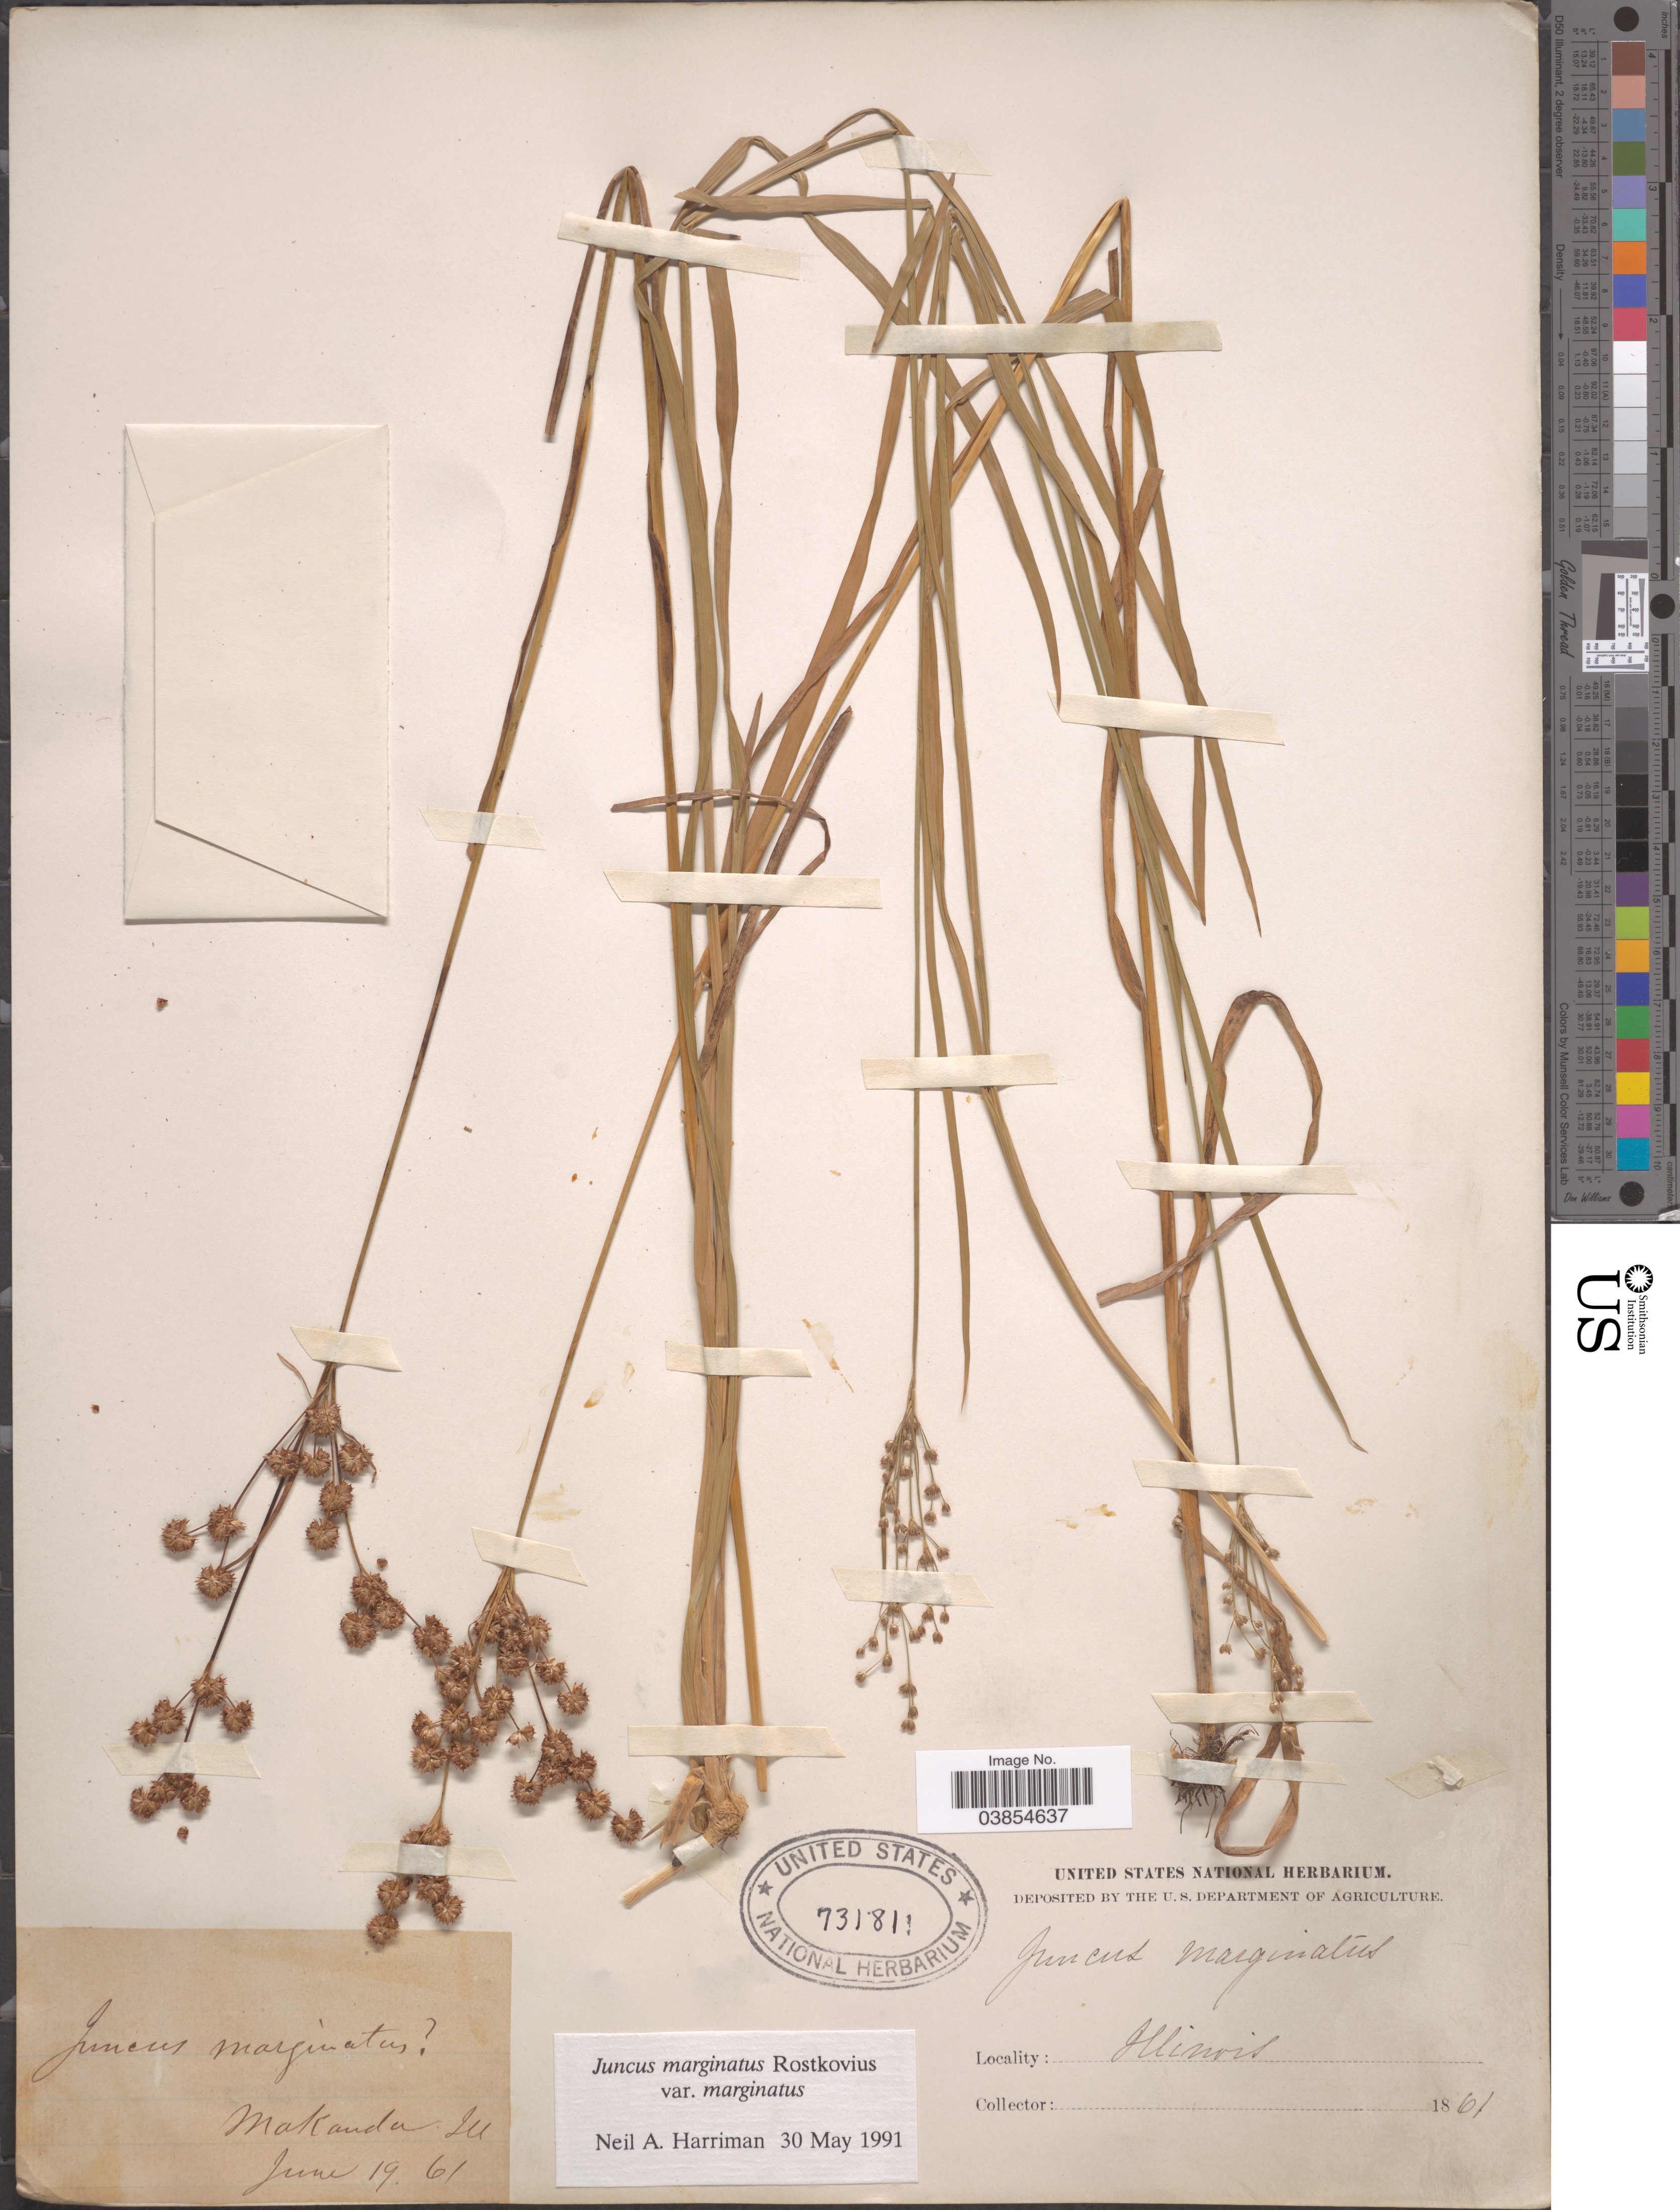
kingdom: Plantae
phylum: Tracheophyta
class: Liliopsida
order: Poales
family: Juncaceae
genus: Juncus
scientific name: Juncus marginatus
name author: Rostk.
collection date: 1861-06-19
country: United States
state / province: Illinois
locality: Makanda.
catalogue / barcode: US 731811